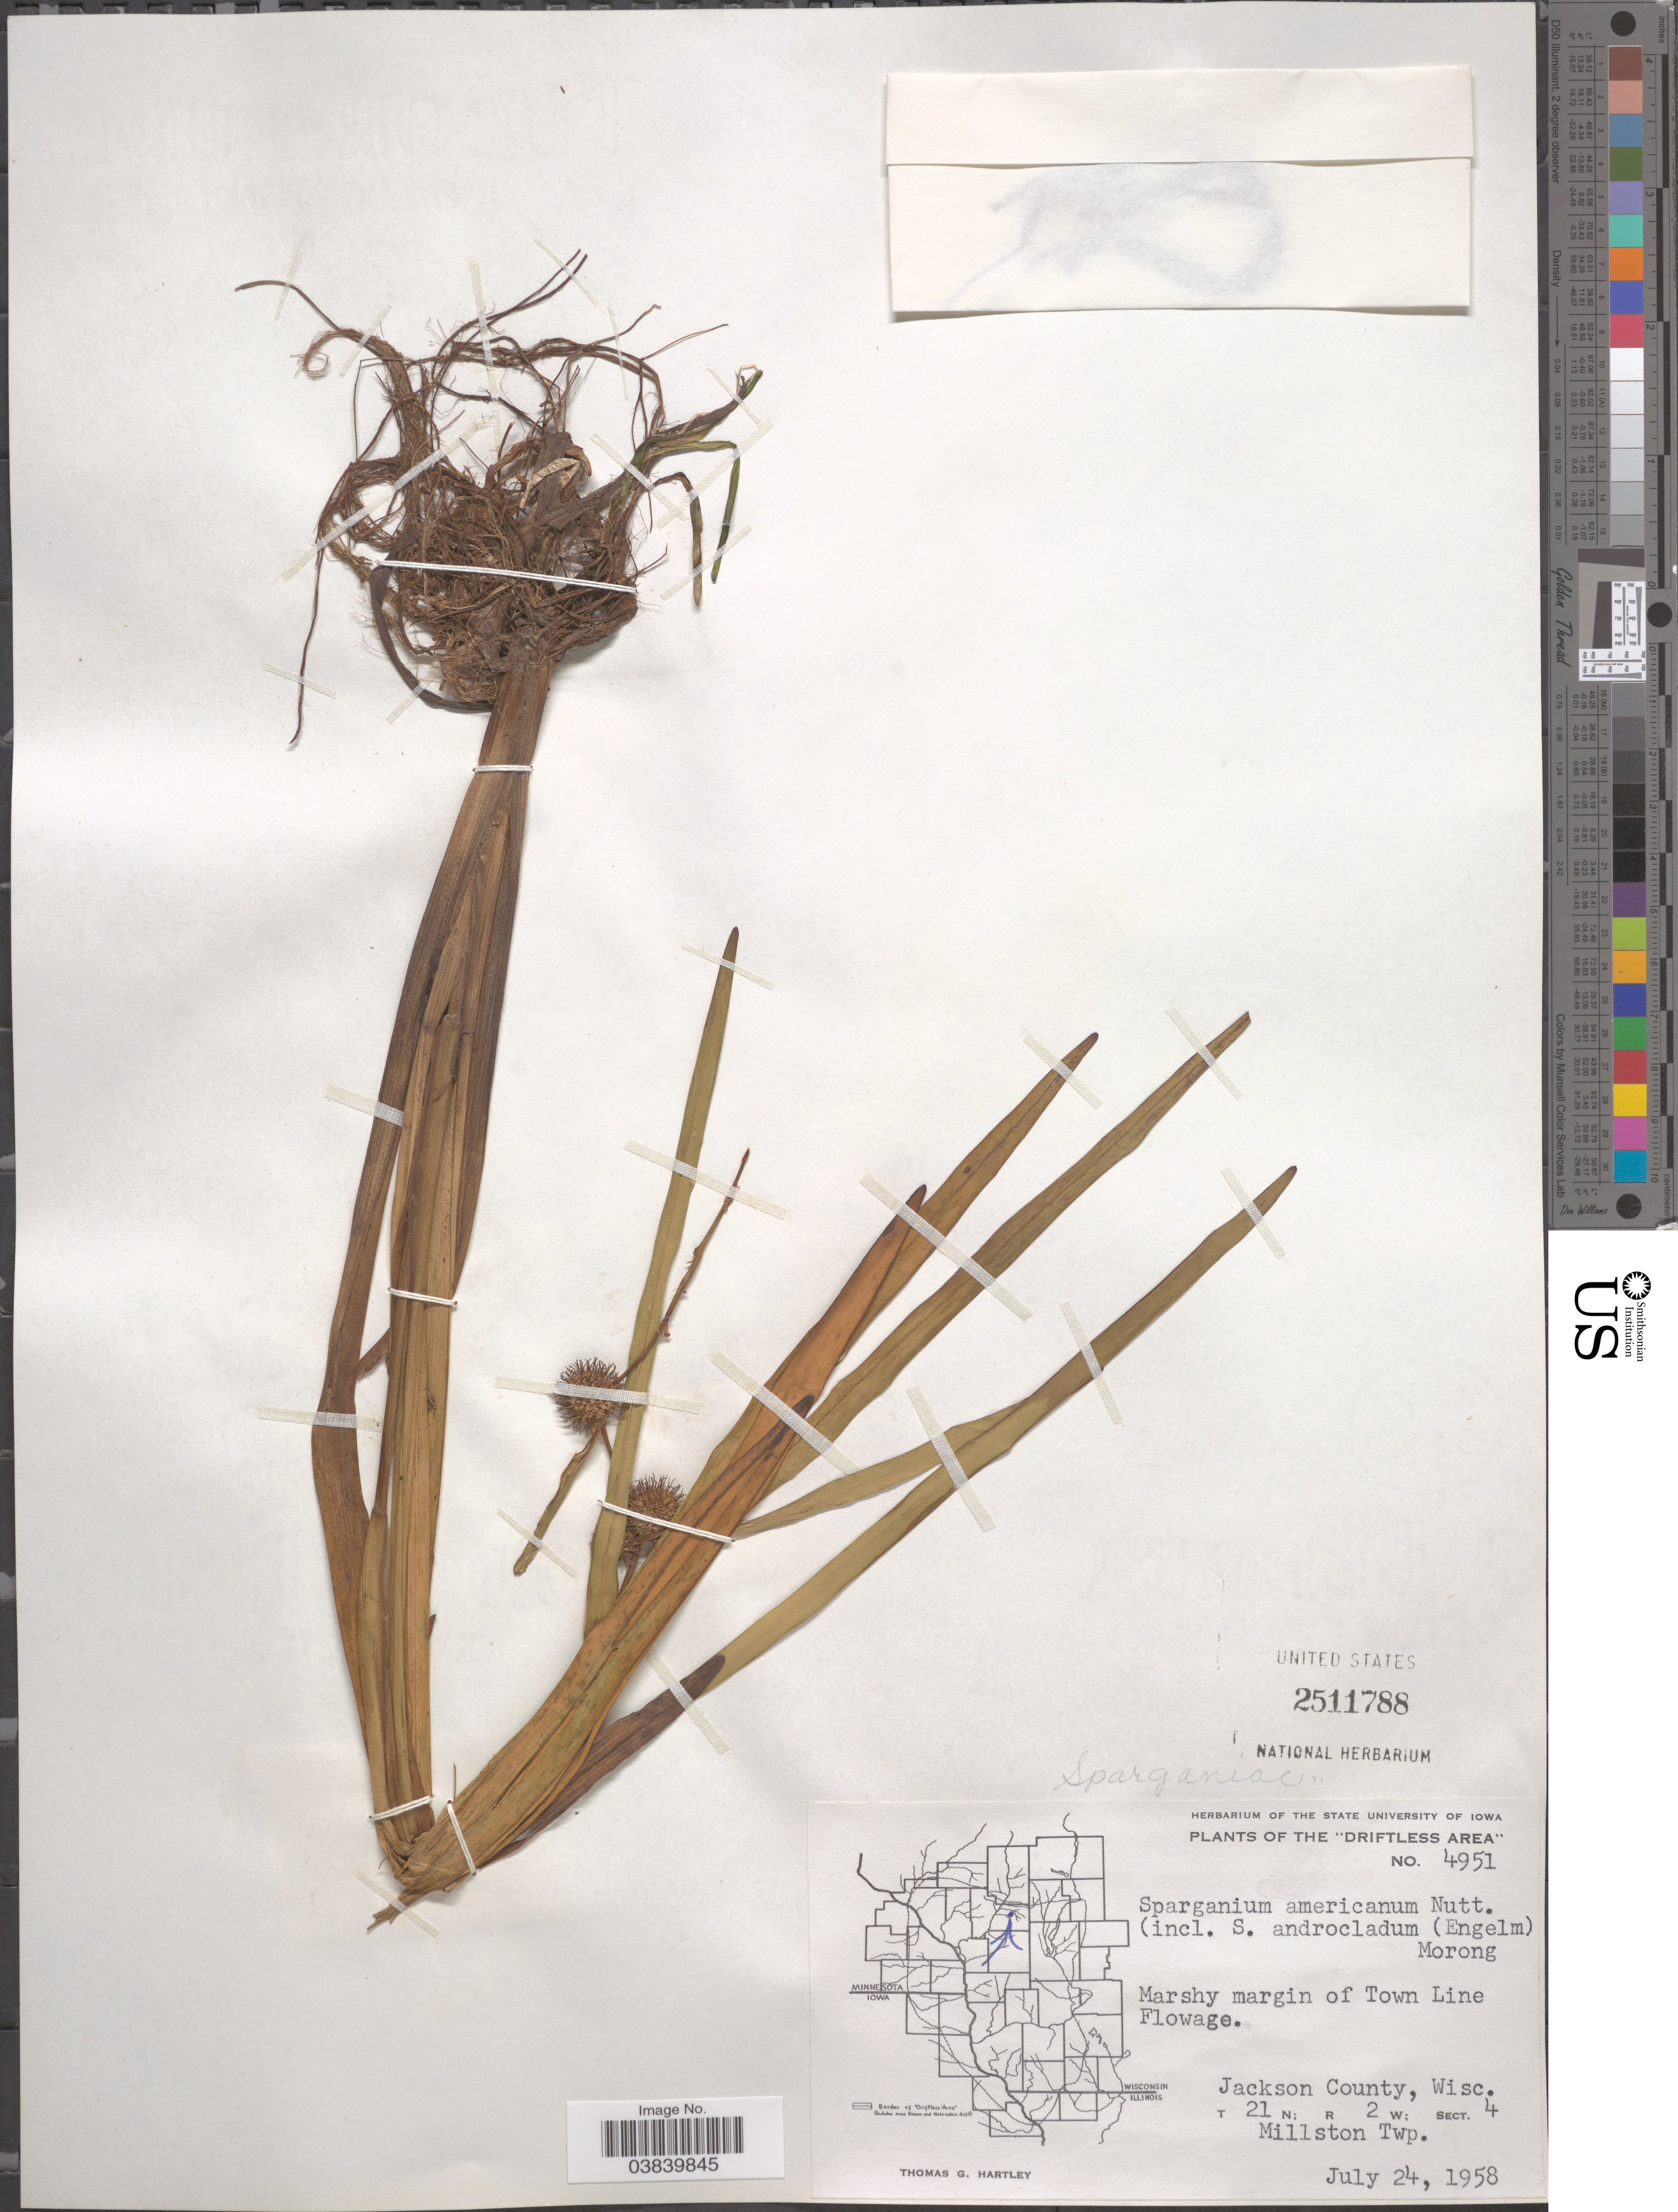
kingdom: Plantae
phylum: Tracheophyta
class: Liliopsida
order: Poales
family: Typhaceae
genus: Sparganium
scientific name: Sparganium americanum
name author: Nutt.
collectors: T. G. Hartley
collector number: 4951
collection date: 1958-07-24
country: United States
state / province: Wisconsin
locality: The "Driftless Area". Marshy margin of Town Line Flowage. Jackson County. T21N; R2W; Sect. 4. Millston Twp.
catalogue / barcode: US 2511788